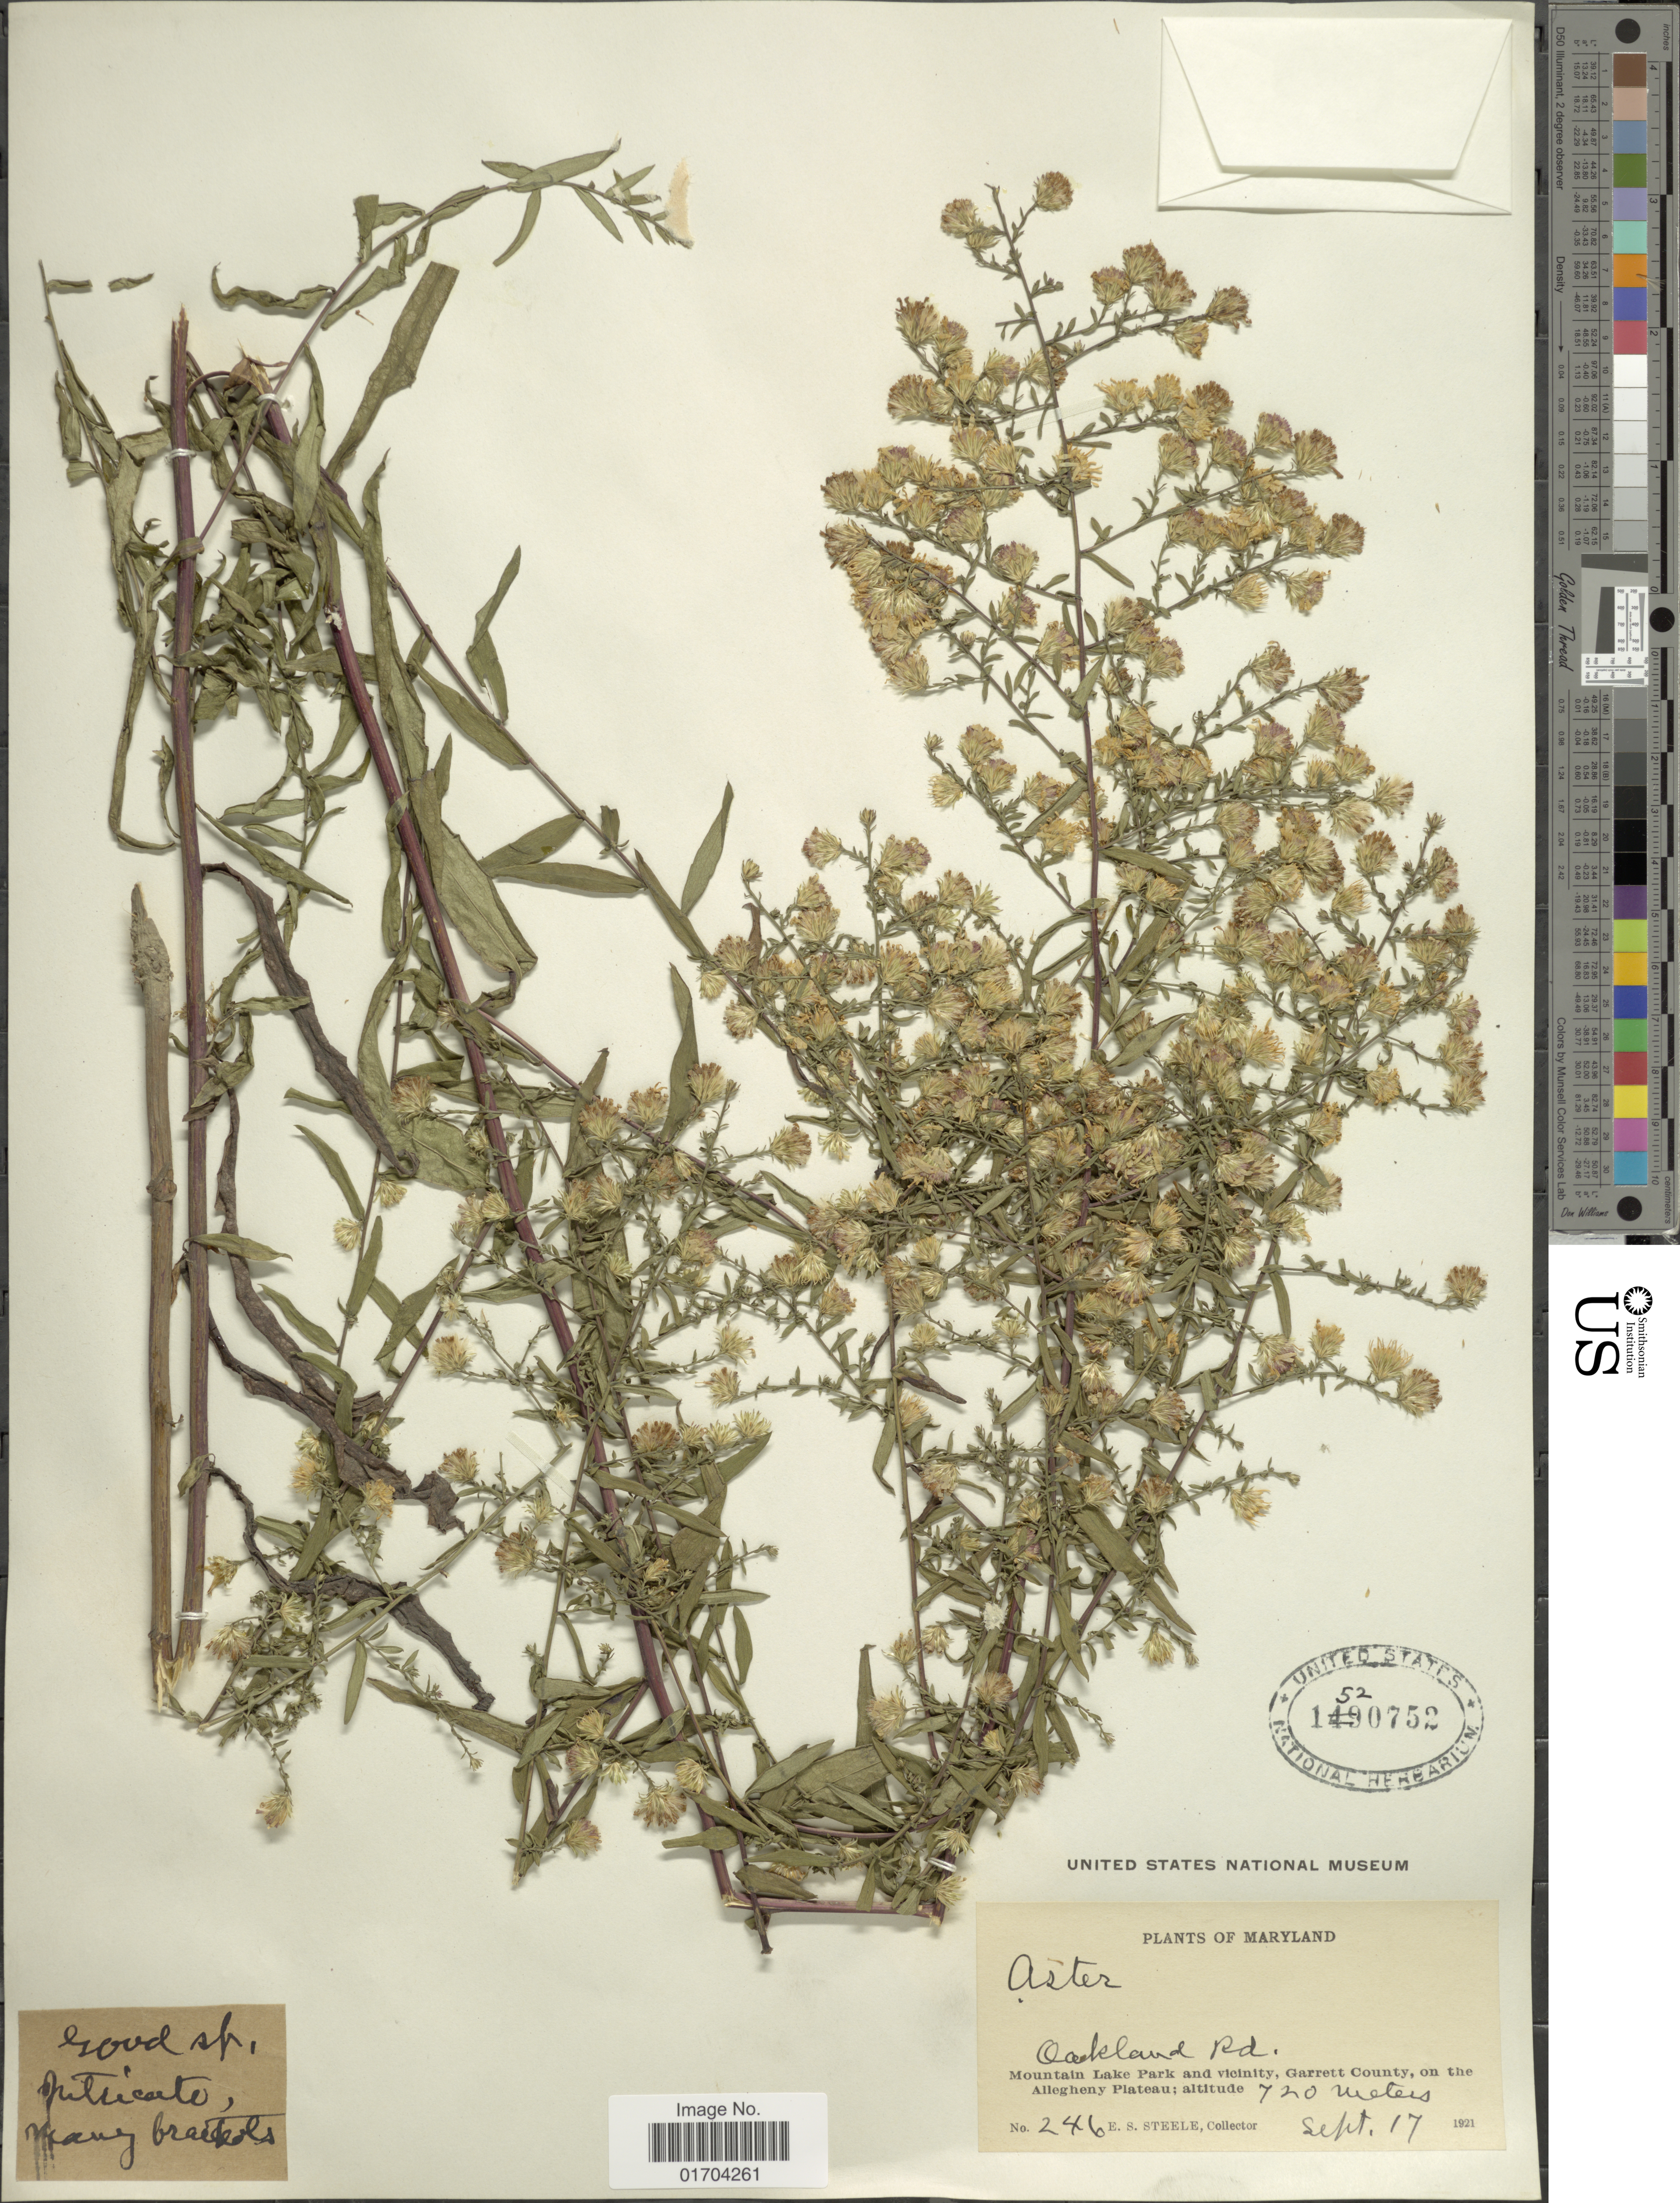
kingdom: Plantae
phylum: Tracheophyta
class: Magnoliopsida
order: Asterales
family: Asteraceae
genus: Symphyotrichum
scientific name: Symphyotrichum sp.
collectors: E. Steele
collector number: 246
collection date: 1921-09-17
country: United States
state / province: Maryland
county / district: Garrett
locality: Oakland Rd., Mountain Lake Park and vicinity, Garrett County, on the Allegheny Plateau.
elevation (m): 720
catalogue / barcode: US 1520752